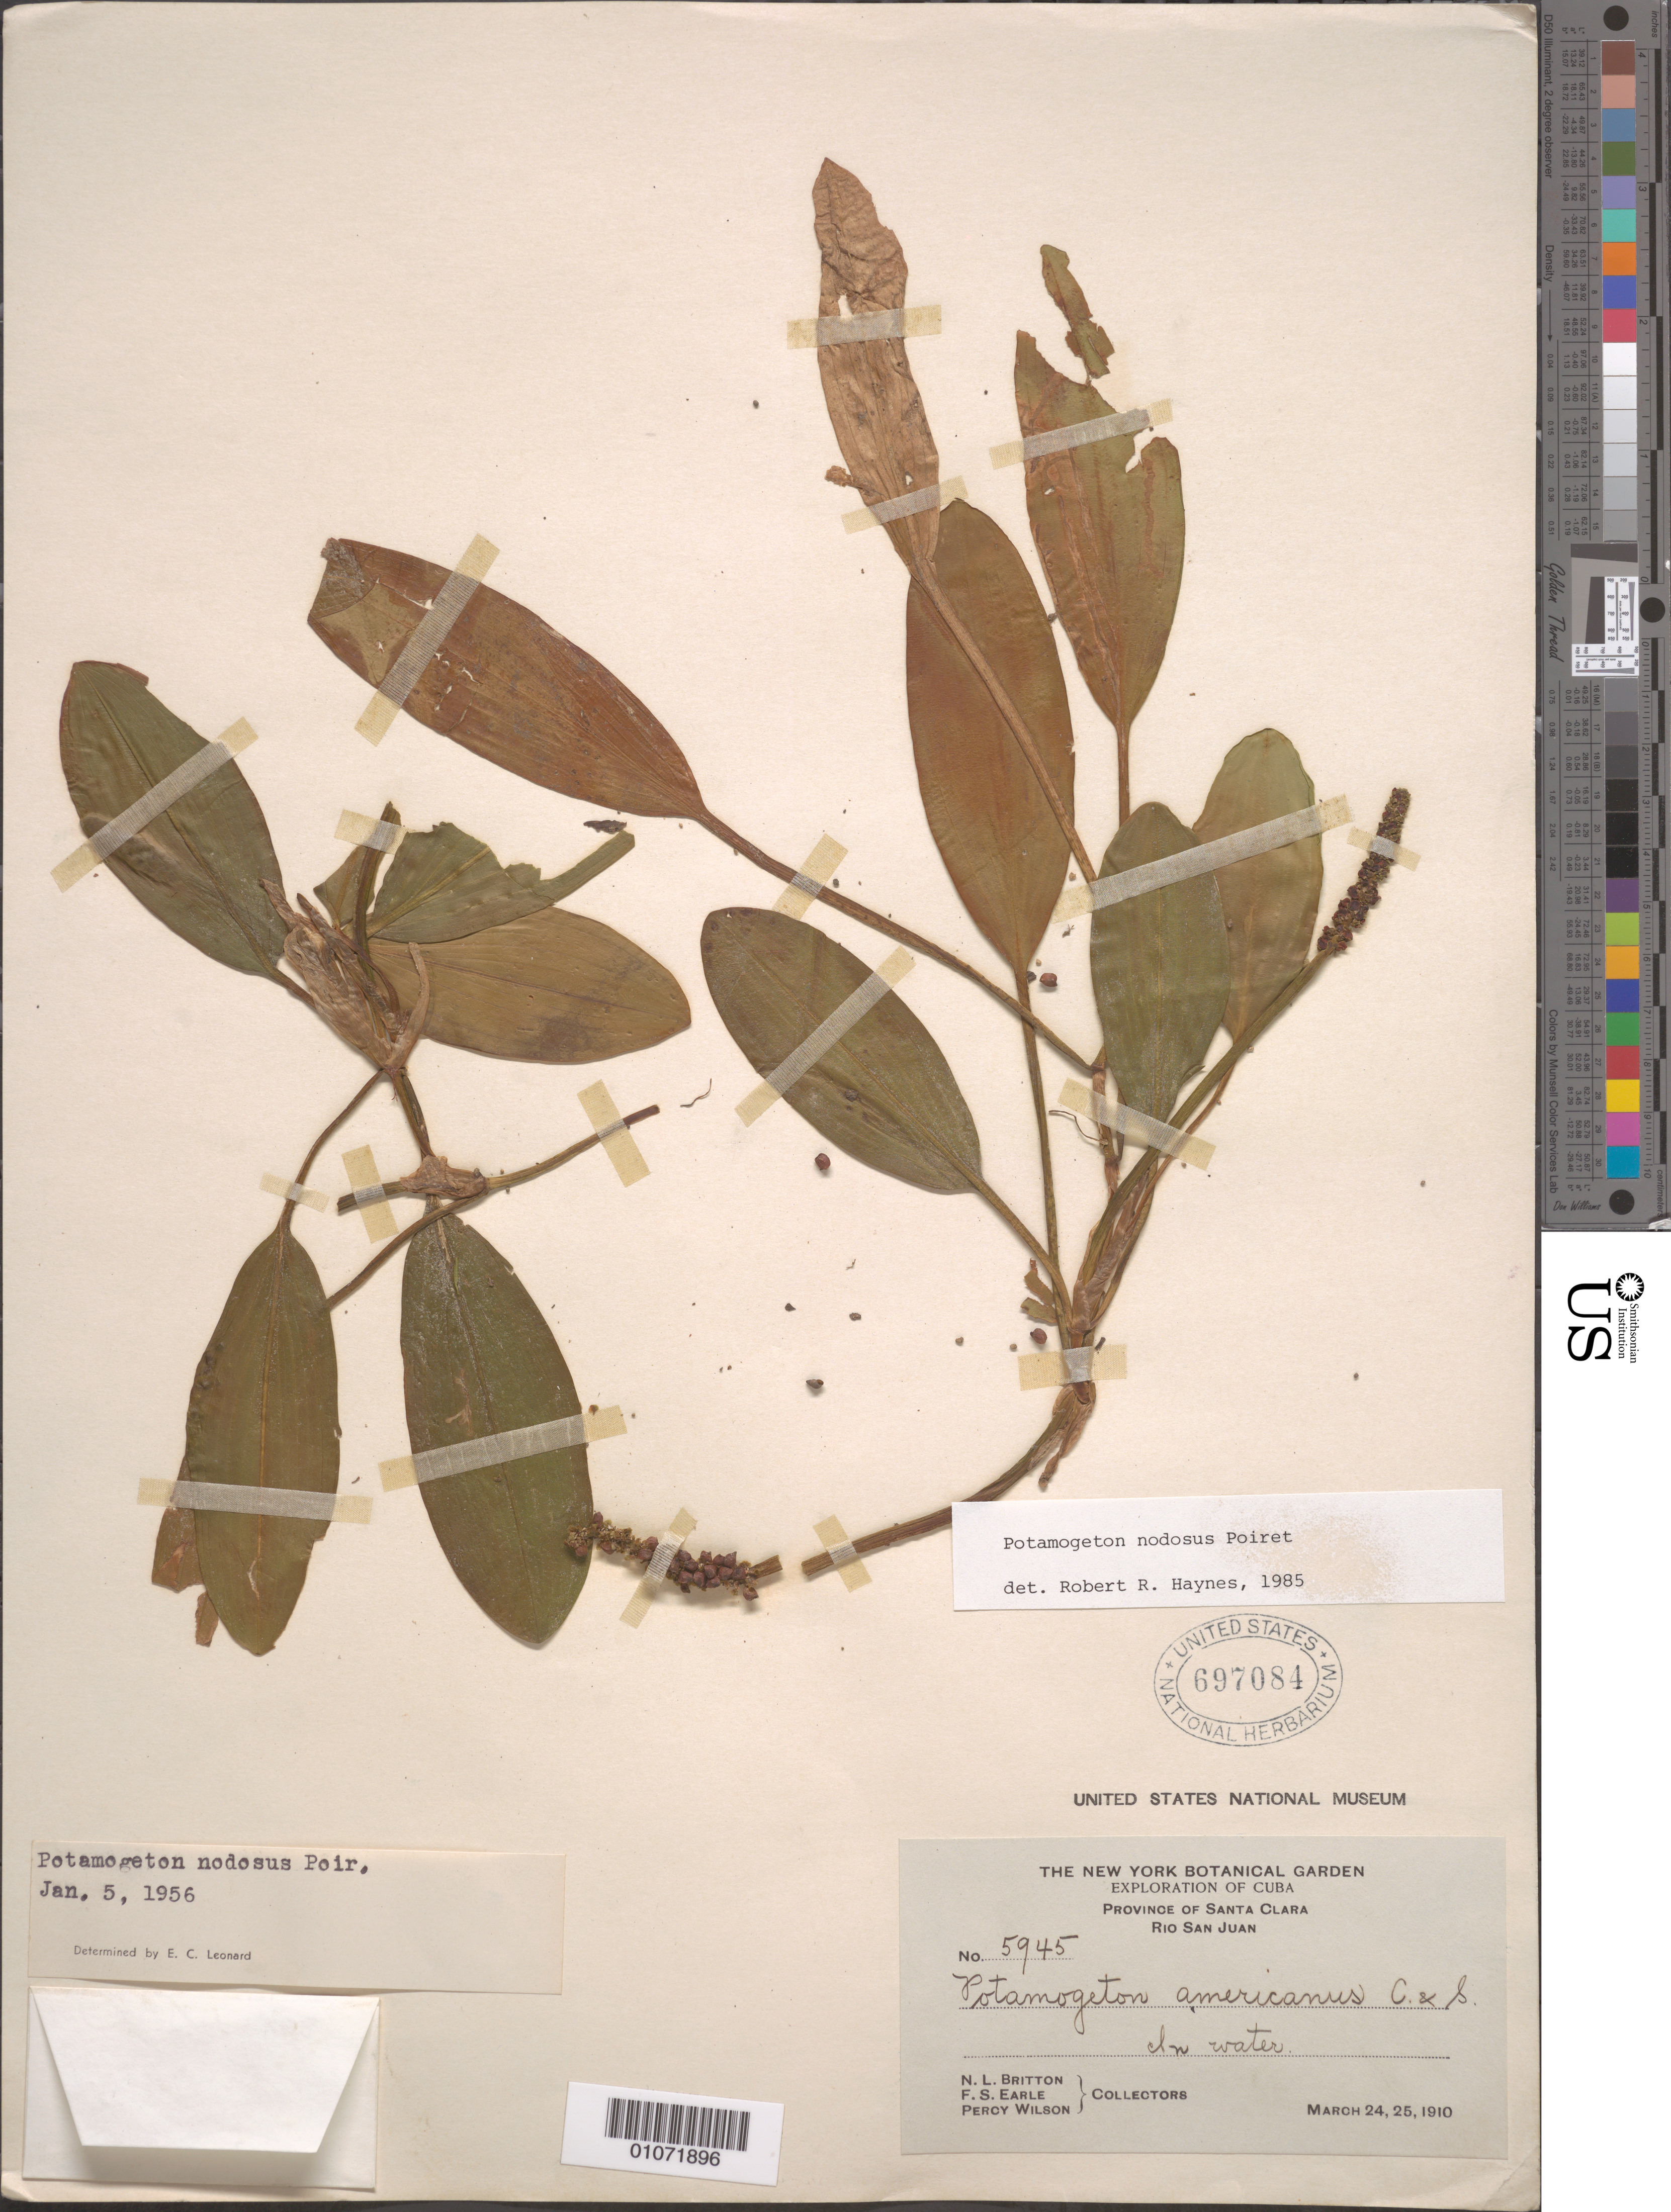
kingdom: Plantae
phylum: Tracheophyta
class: Liliopsida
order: Alismatales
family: Potamogetonaceae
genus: Potamogeton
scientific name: Potamogeton nodosus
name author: Poir.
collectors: N. Britton, F. S. Earle & J. P. Wilson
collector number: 5945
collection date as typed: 24 Mar 1910 to 25 Mar 1910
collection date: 1910-03-24/1910-03-25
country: Cuba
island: Cuba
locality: Rio San Juan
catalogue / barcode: US 697084